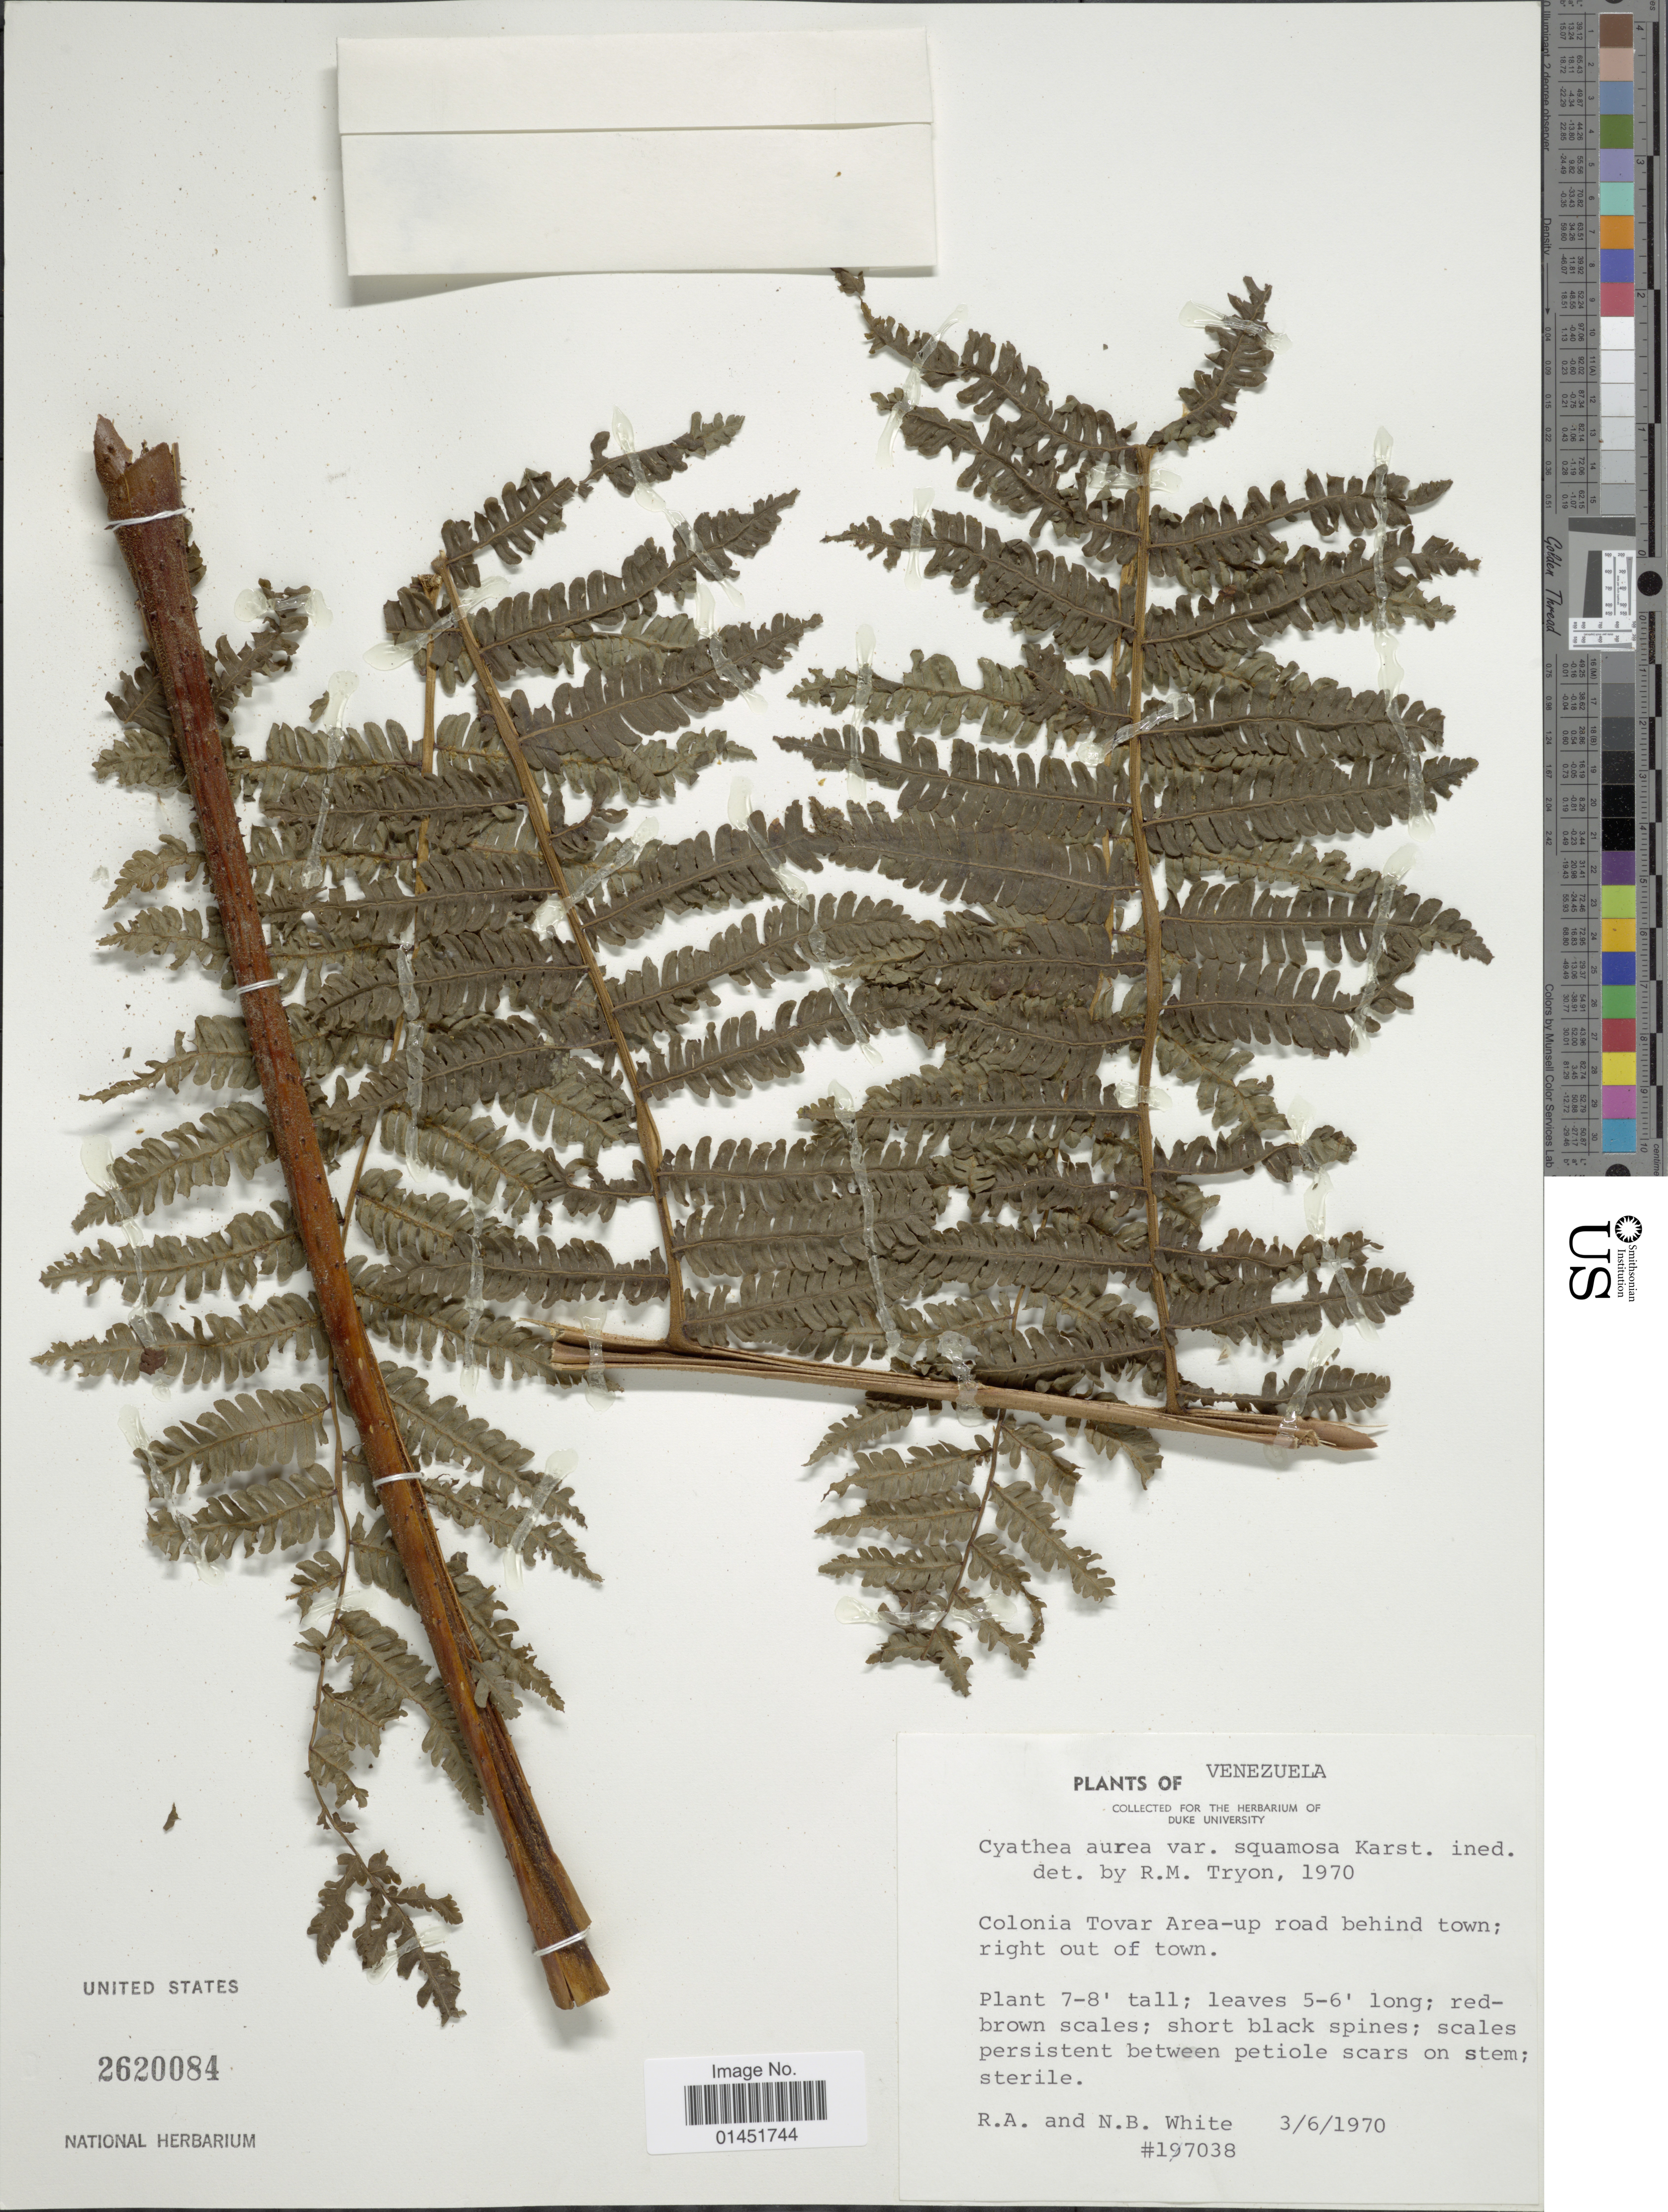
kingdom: Plantae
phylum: Tracheophyta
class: Polypodiopsida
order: Cyatheales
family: Cyatheaceae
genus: Cyathea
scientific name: Cyathea fulva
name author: (M. Martens & Galeotti) Fée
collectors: R. A. White & N. White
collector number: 197038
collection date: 1970-06-03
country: Venezuela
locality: Colonia Tovar Area-up road behind town; right out of town.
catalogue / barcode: US 2620084